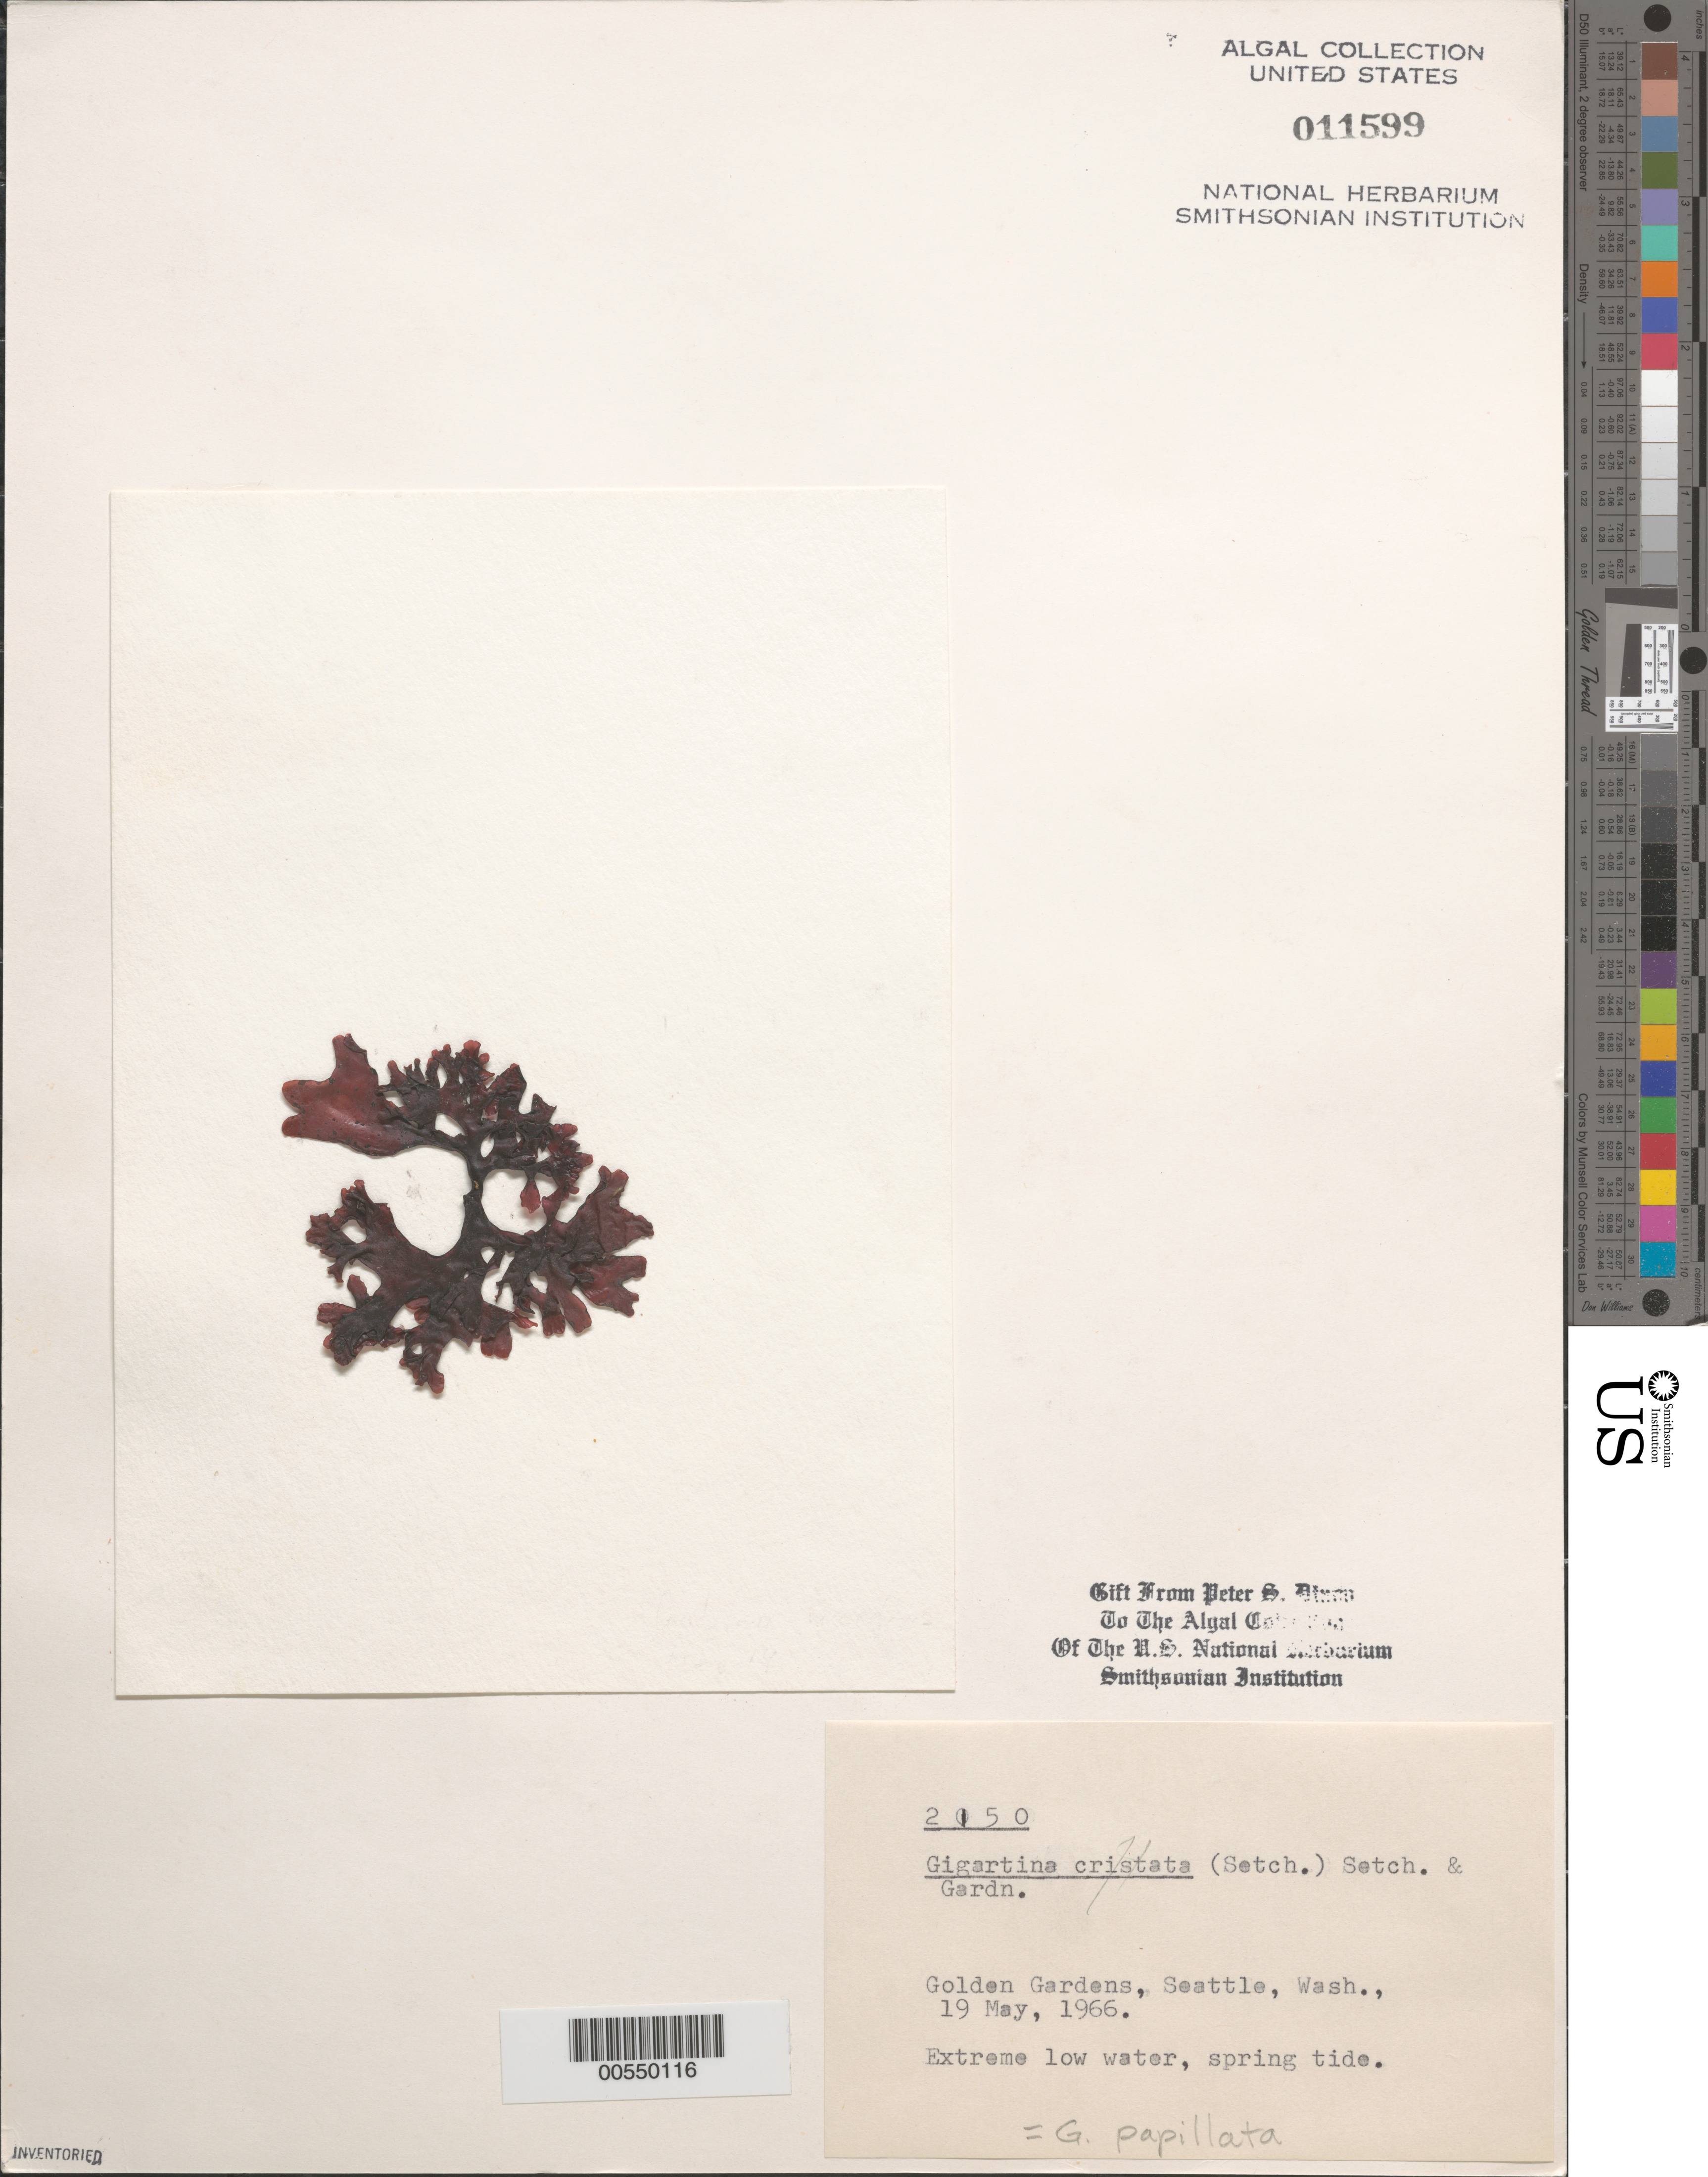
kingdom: Plantae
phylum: Rhodophyta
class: Florideophyceae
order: Gigartinales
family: Phyllophoraceae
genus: Mastocarpus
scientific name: Mastocarpus papillatus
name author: (C. Agardh) Kütz.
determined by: Algae name updating Project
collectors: P. S. Dixon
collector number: PSD 2150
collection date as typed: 19 May 1966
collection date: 1966-05-19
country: United States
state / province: Washington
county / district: King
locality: Golden Gardens, Seattle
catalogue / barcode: US 11599